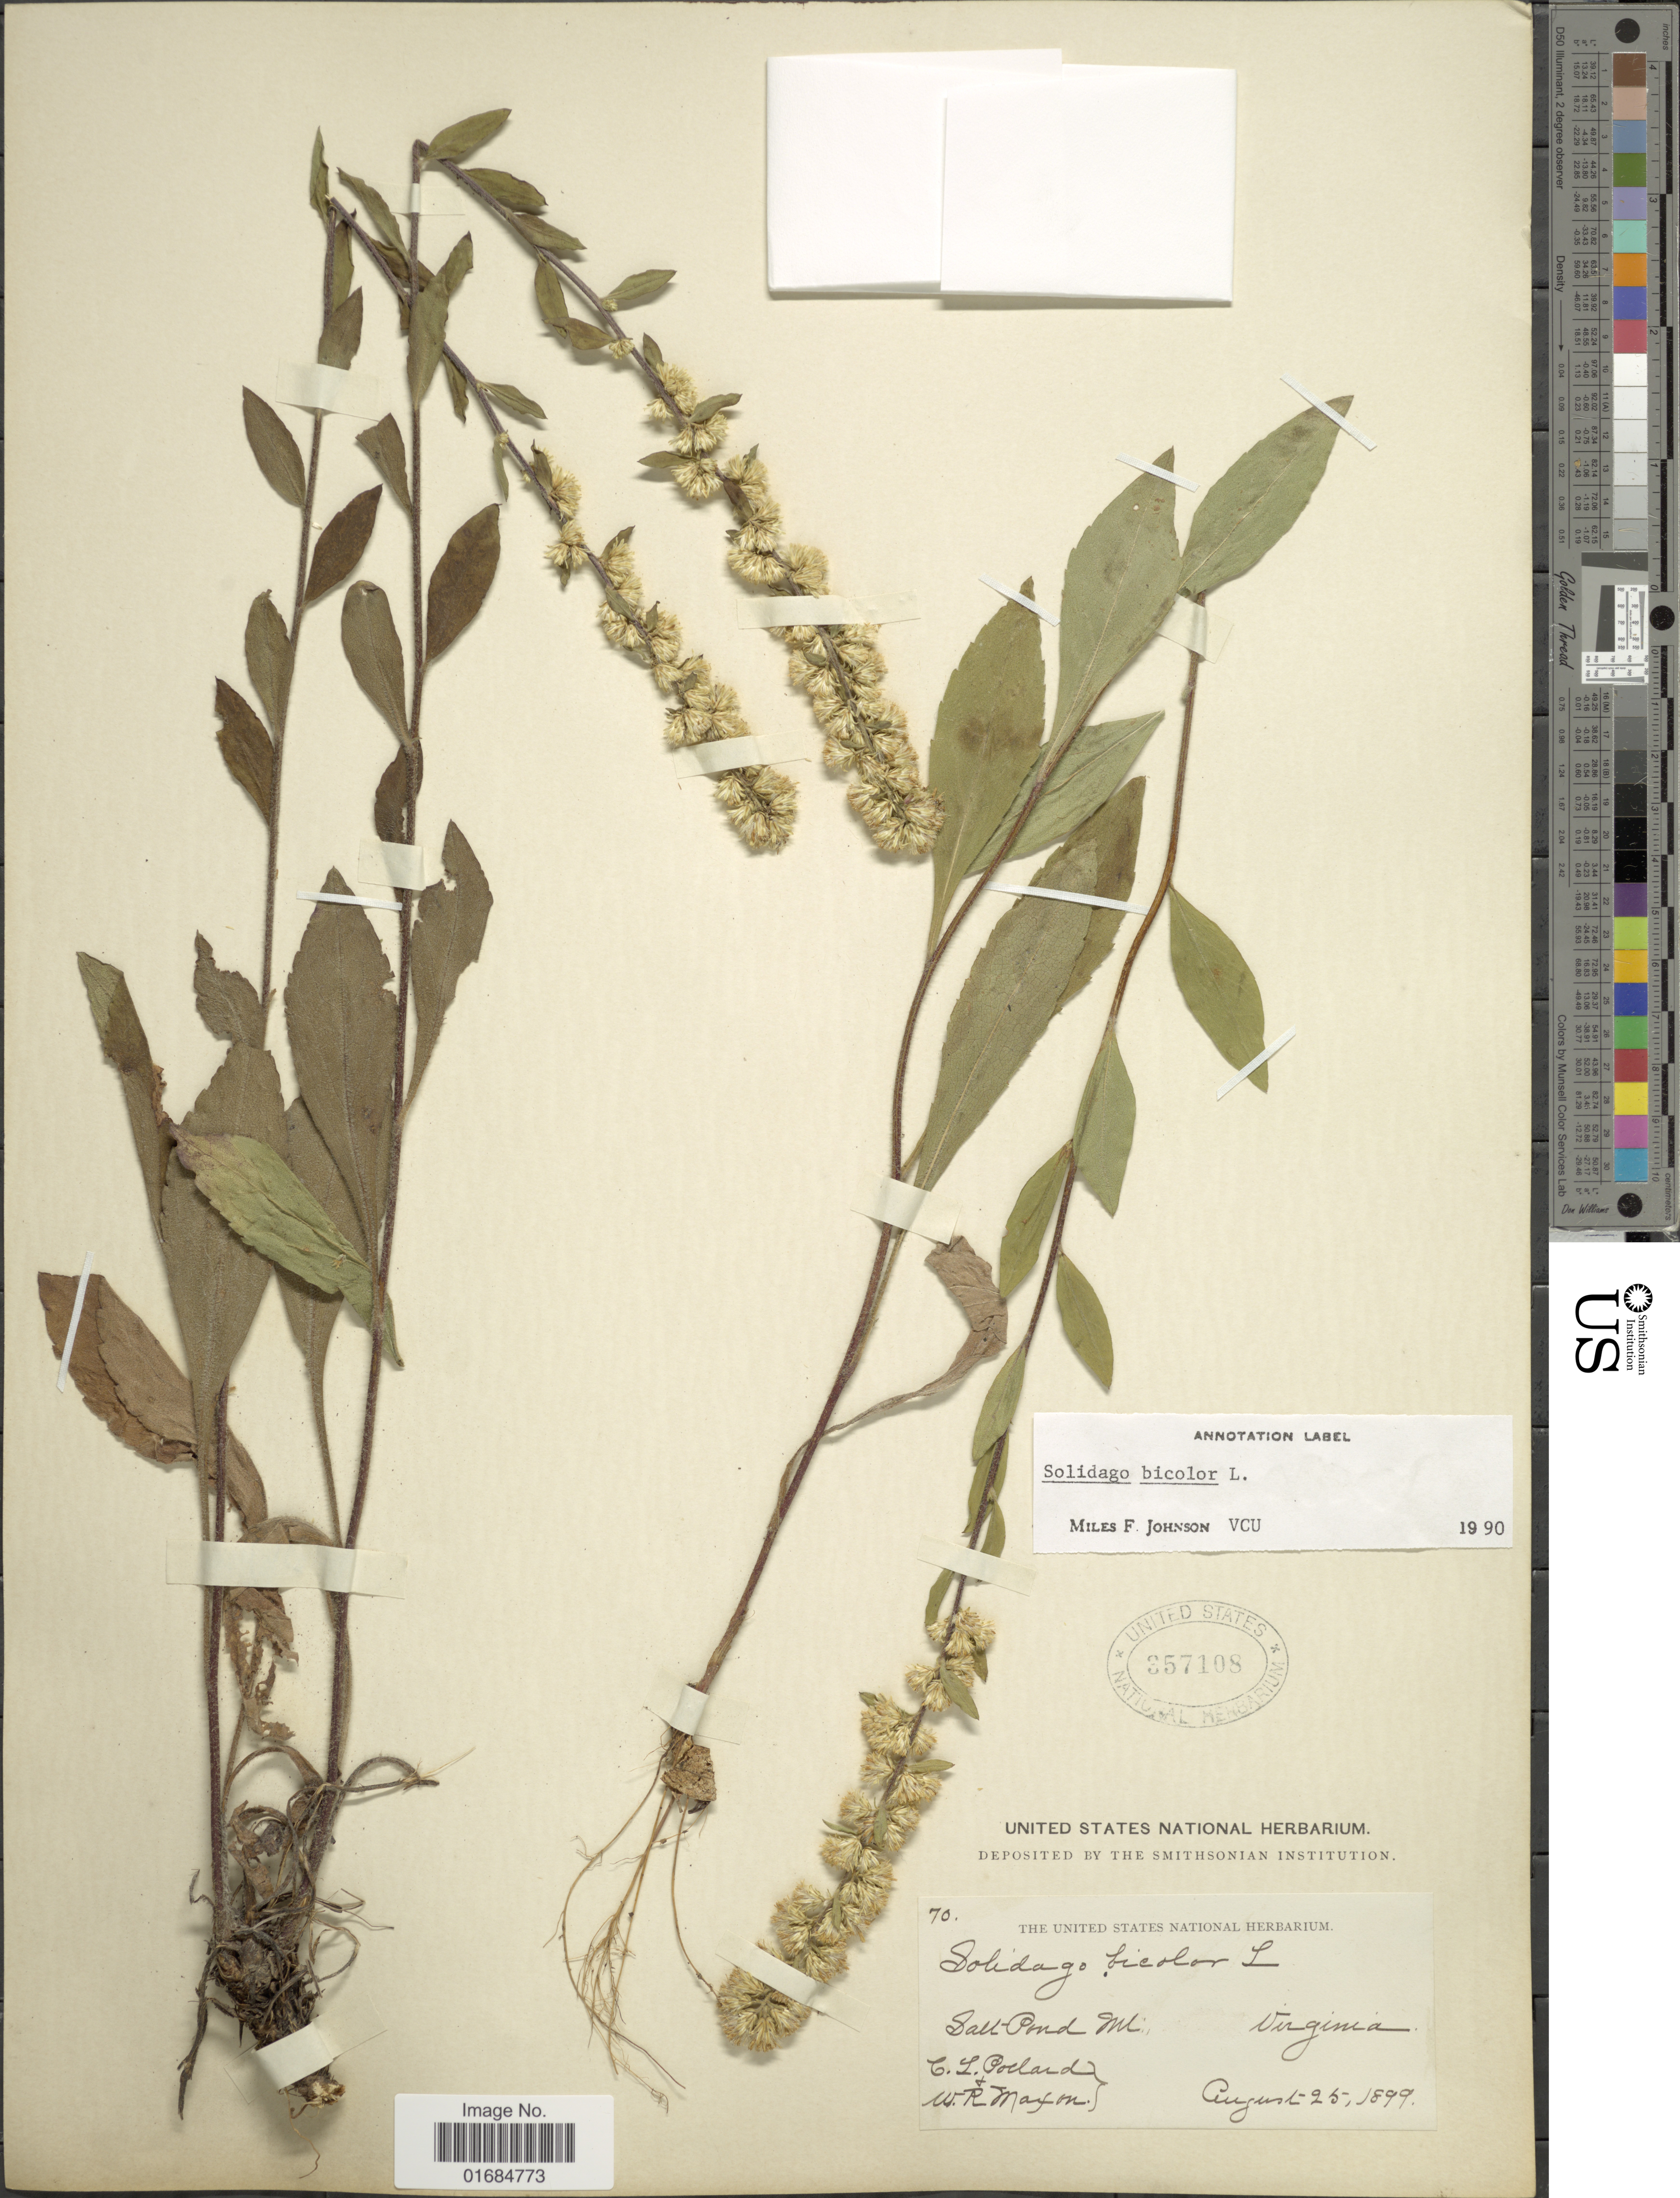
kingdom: Plantae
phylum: Tracheophyta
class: Magnoliopsida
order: Asterales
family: Asteraceae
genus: Solidago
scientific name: Solidago bicolor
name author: L.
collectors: C. L. Pollard & W. R. Maxon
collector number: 70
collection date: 1899-08-25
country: United States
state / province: Virginia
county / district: Giles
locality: Salt Pond Mt.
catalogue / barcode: US 357108